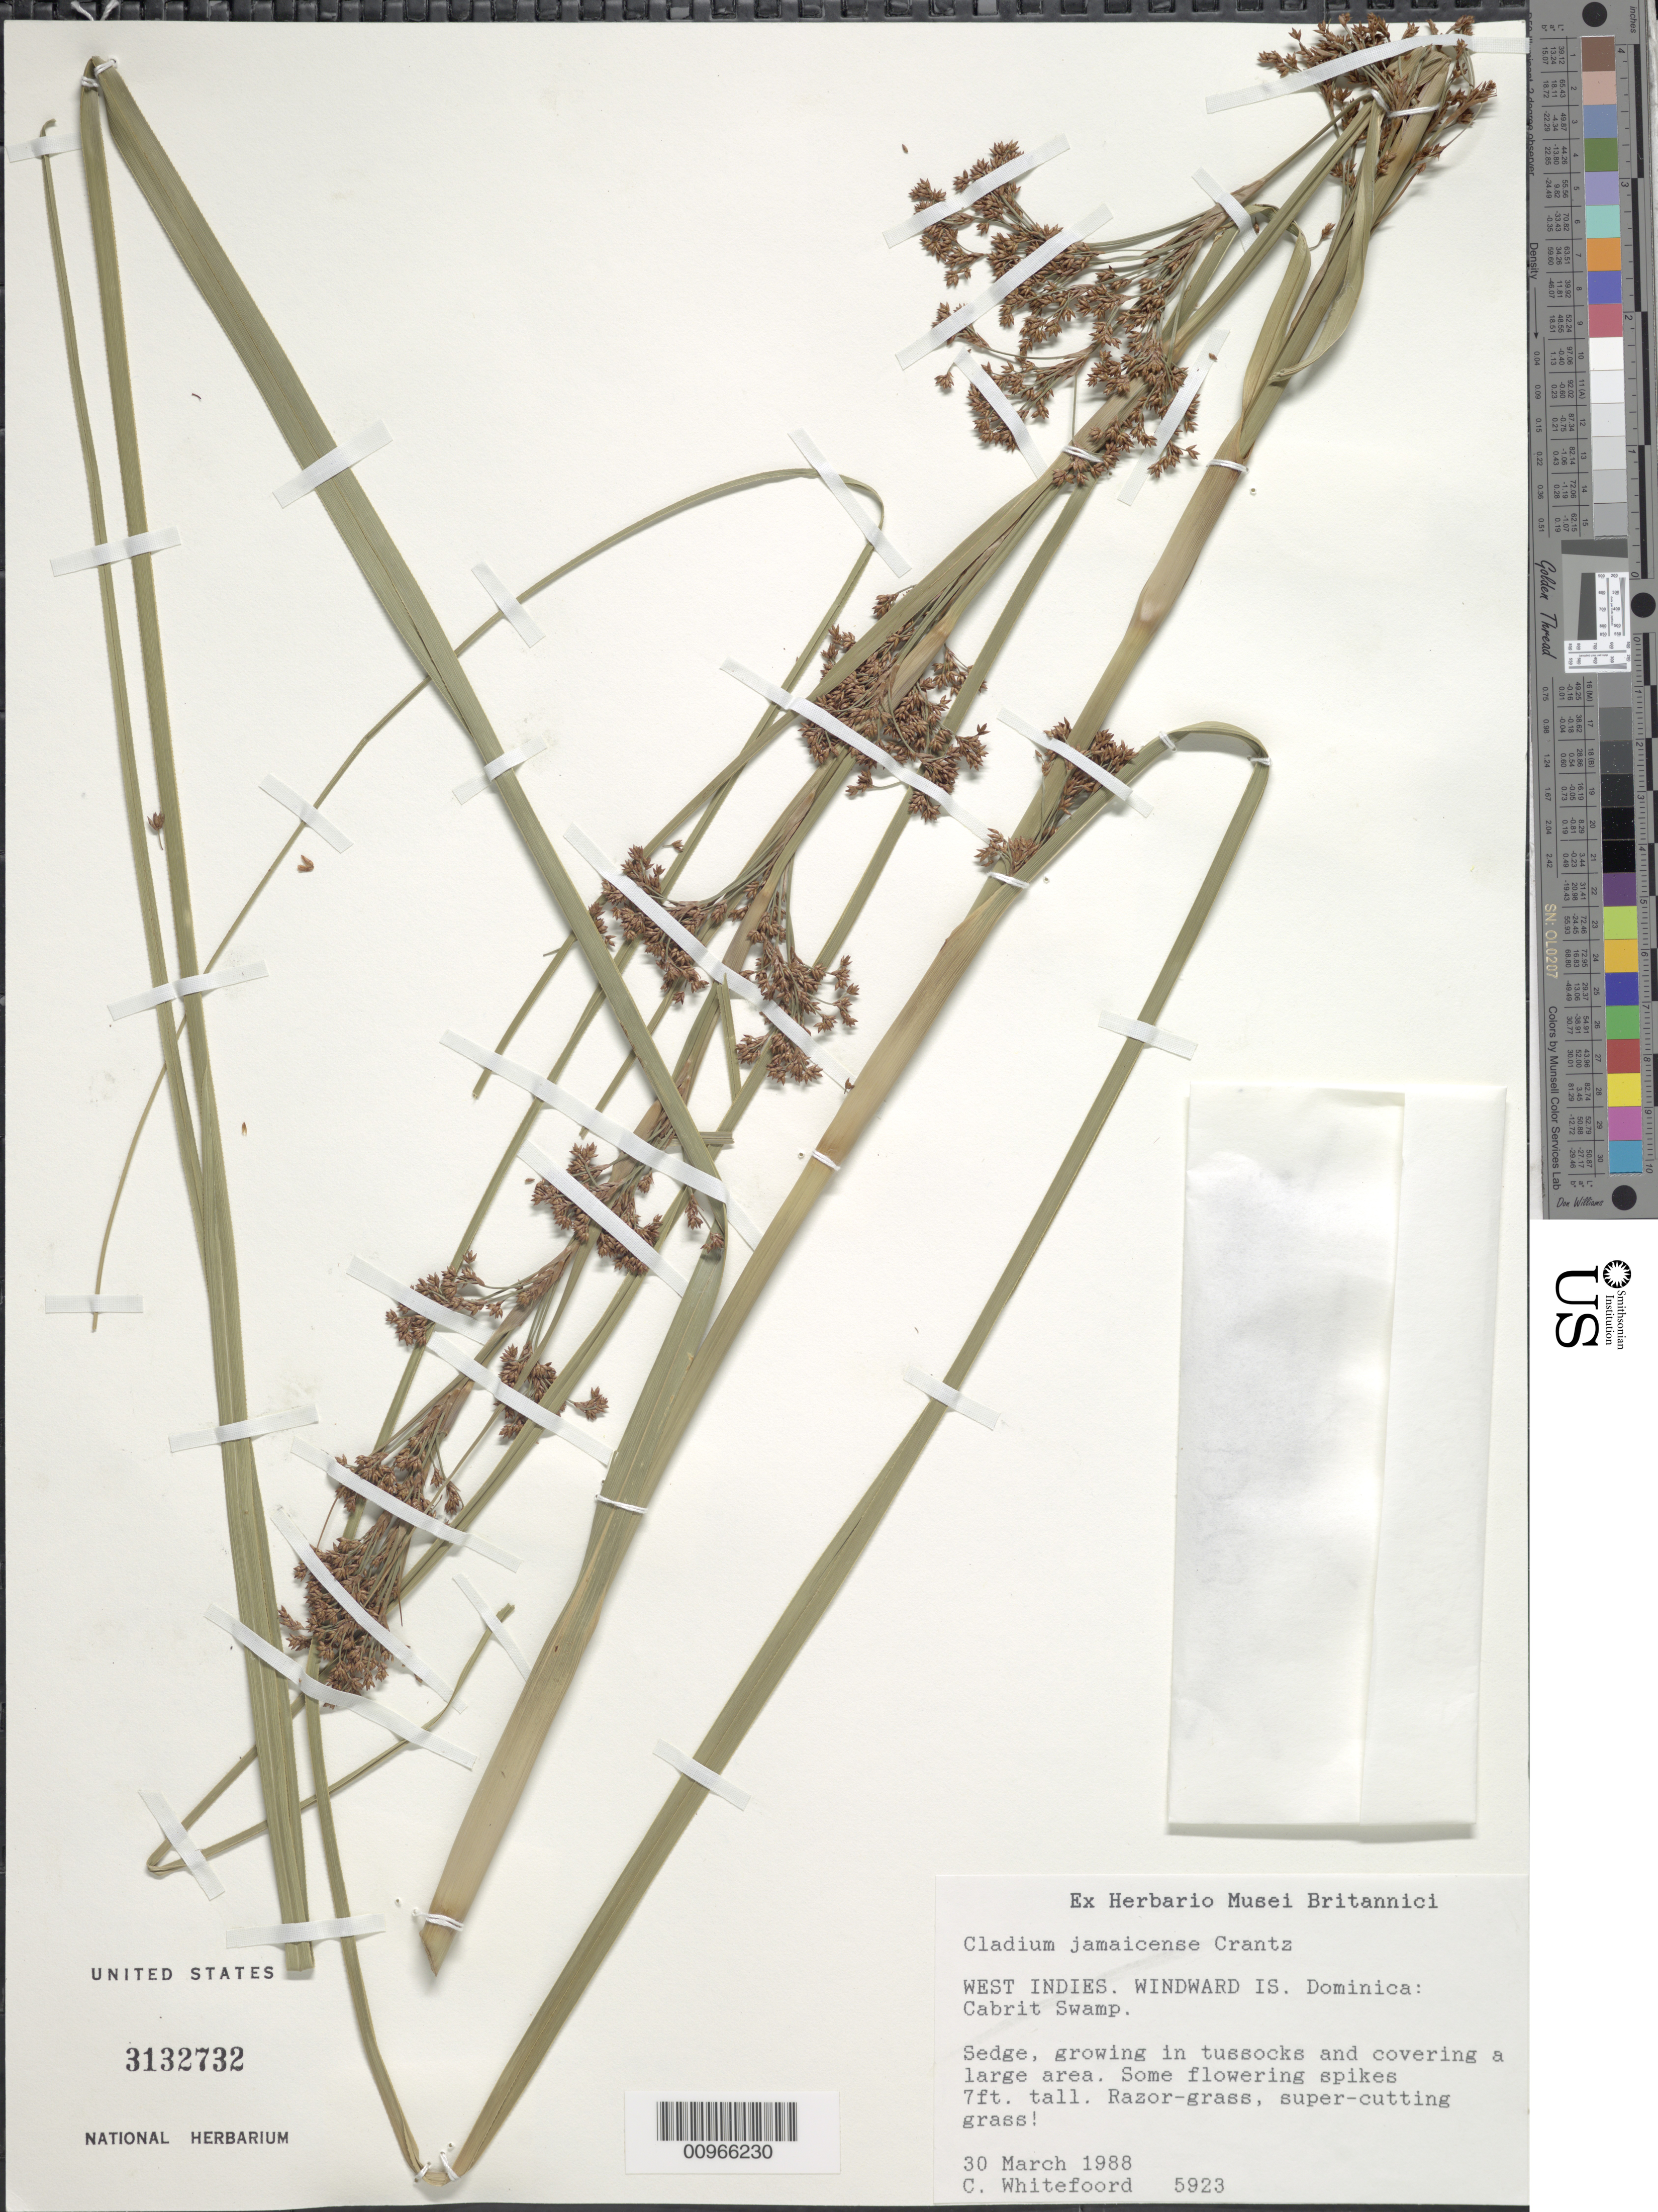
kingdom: Plantae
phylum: Tracheophyta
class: Liliopsida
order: Poales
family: Cyperaceae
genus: Cladium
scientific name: Cladium jamaicense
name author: Crantz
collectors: C. Whitefoord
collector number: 5923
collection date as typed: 30 Mar 1988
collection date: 1988-03-30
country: Dominica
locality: Cabrit Swamp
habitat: Growing in tussocks and covering a large area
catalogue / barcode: US 3132732